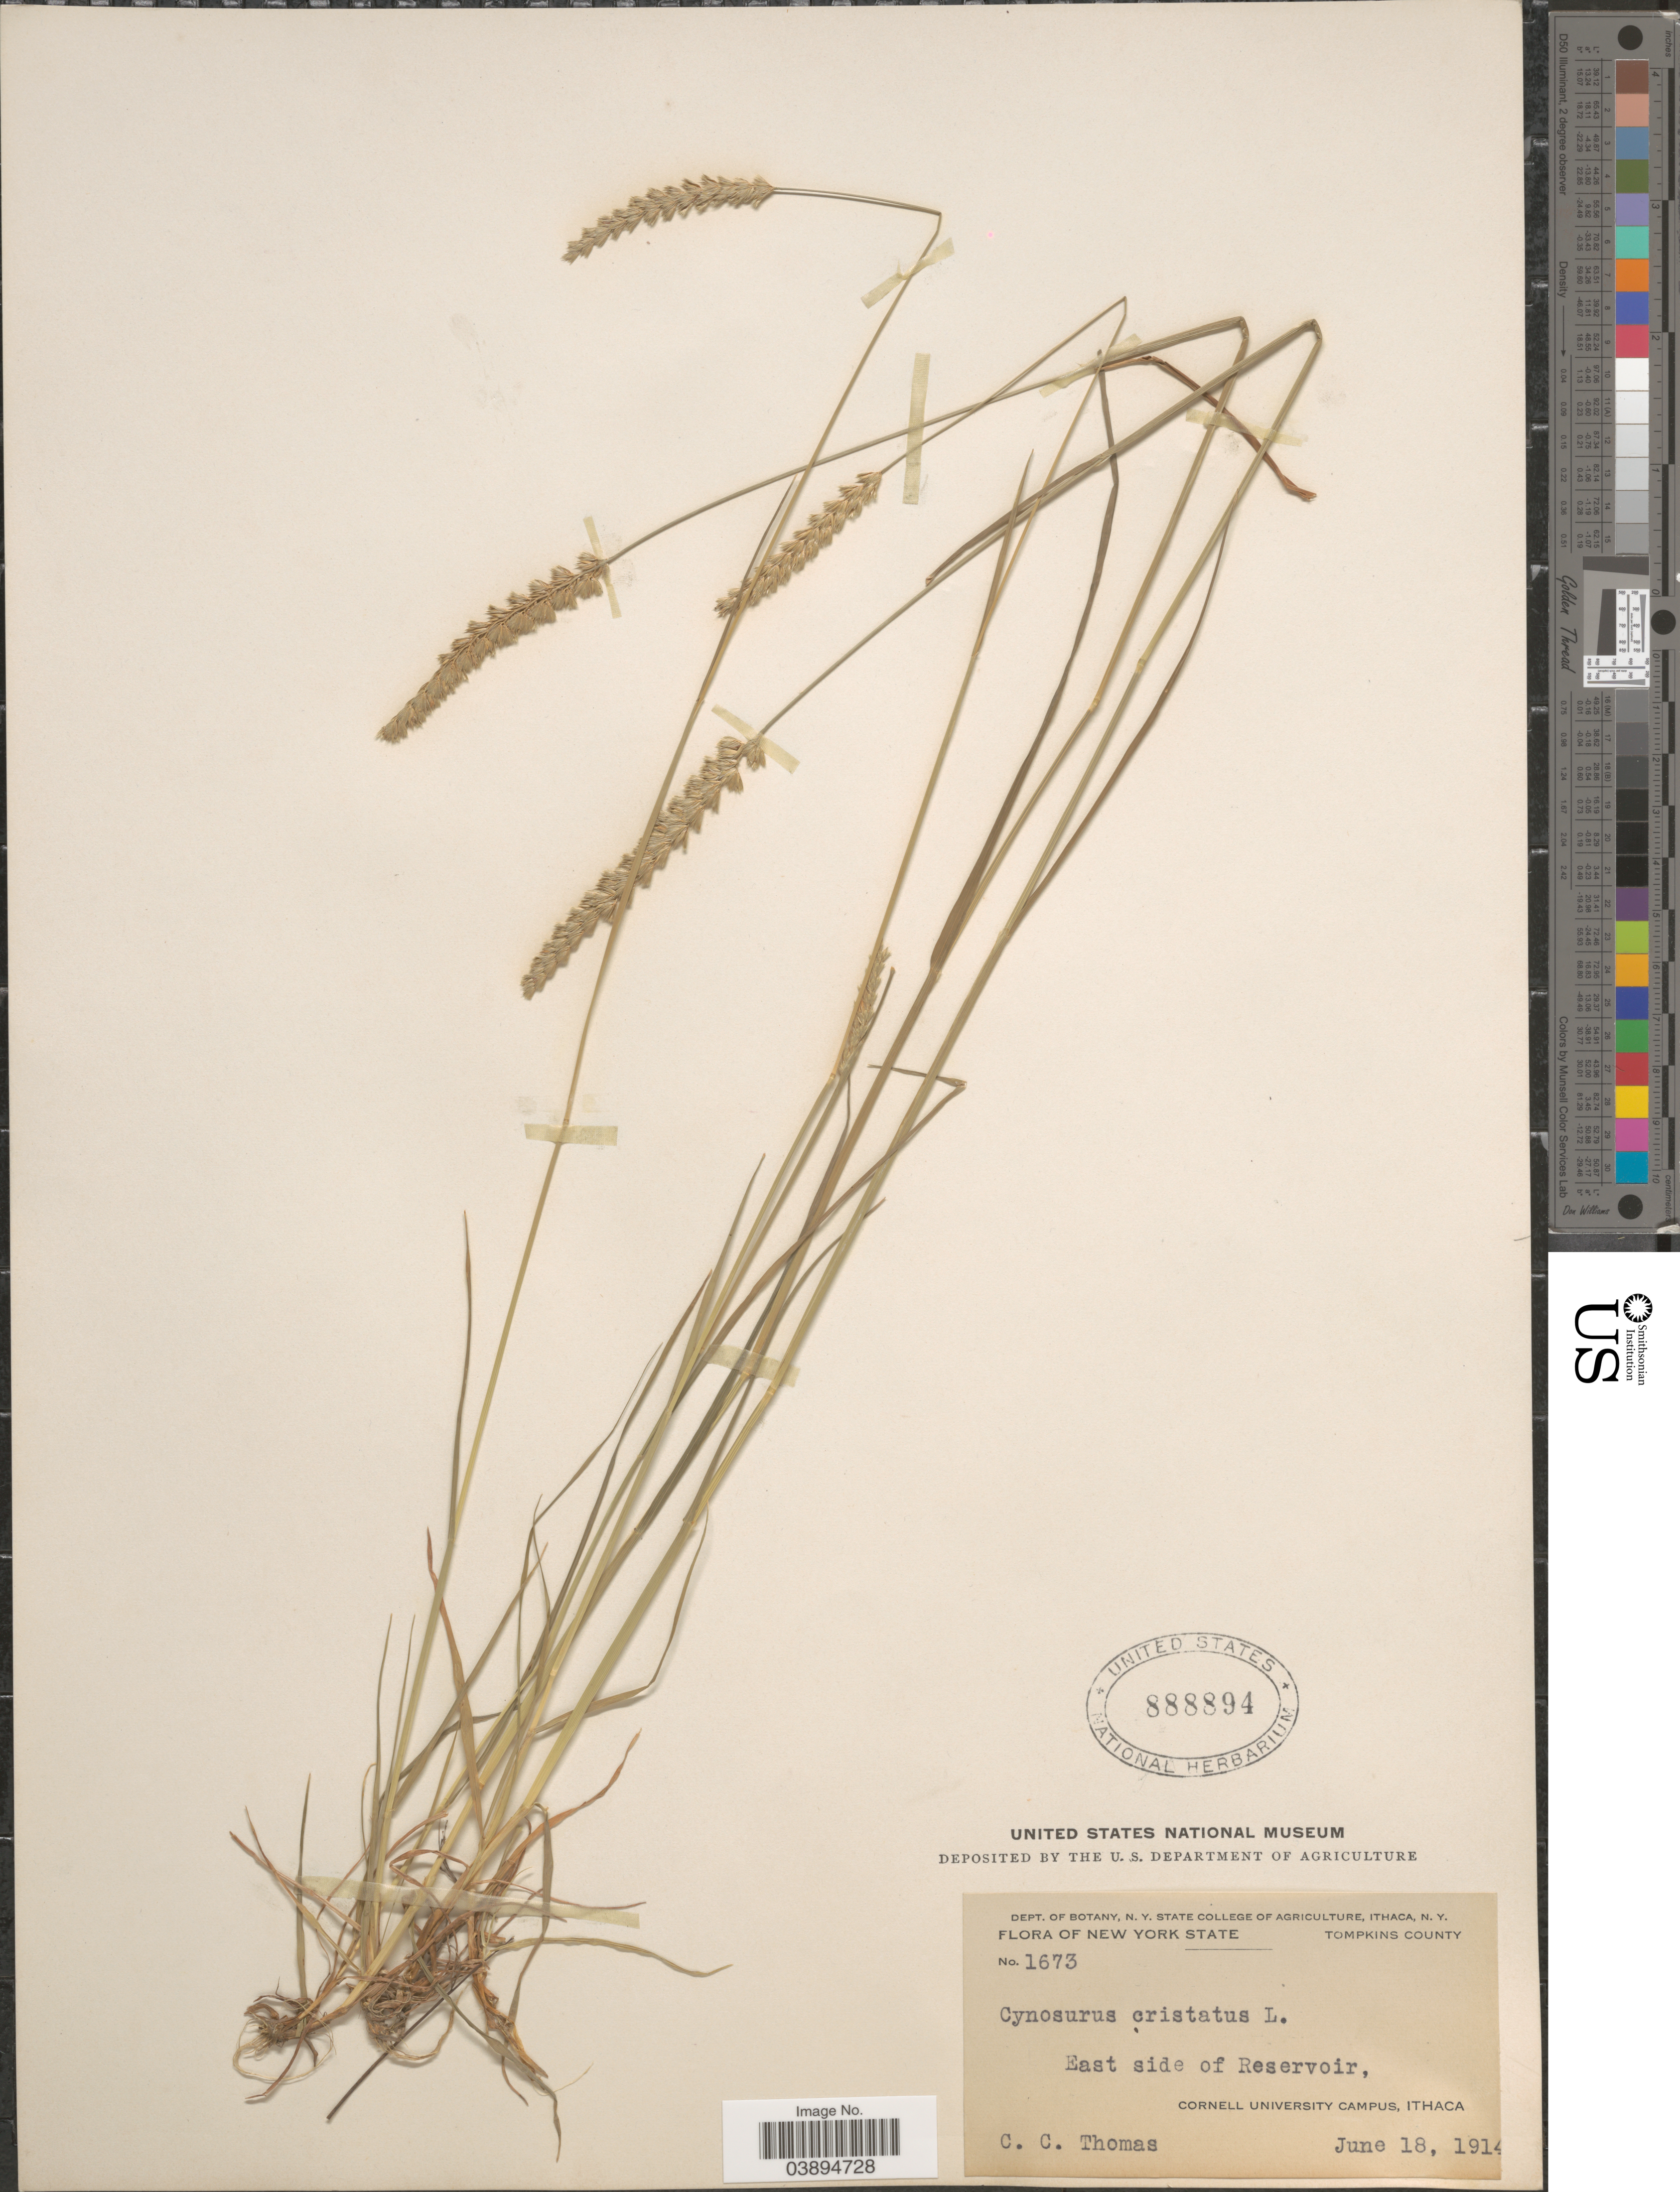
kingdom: Plantae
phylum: Tracheophyta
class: Liliopsida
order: Poales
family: Poaceae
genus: Cynosurus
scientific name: Cynosurus cristatus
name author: L.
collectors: C. Thomas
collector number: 1673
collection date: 1914-06-18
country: United States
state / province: New York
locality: Tompkins County. East side of Reservoir, Cornell University Campus, Ithaca.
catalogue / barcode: US 888894